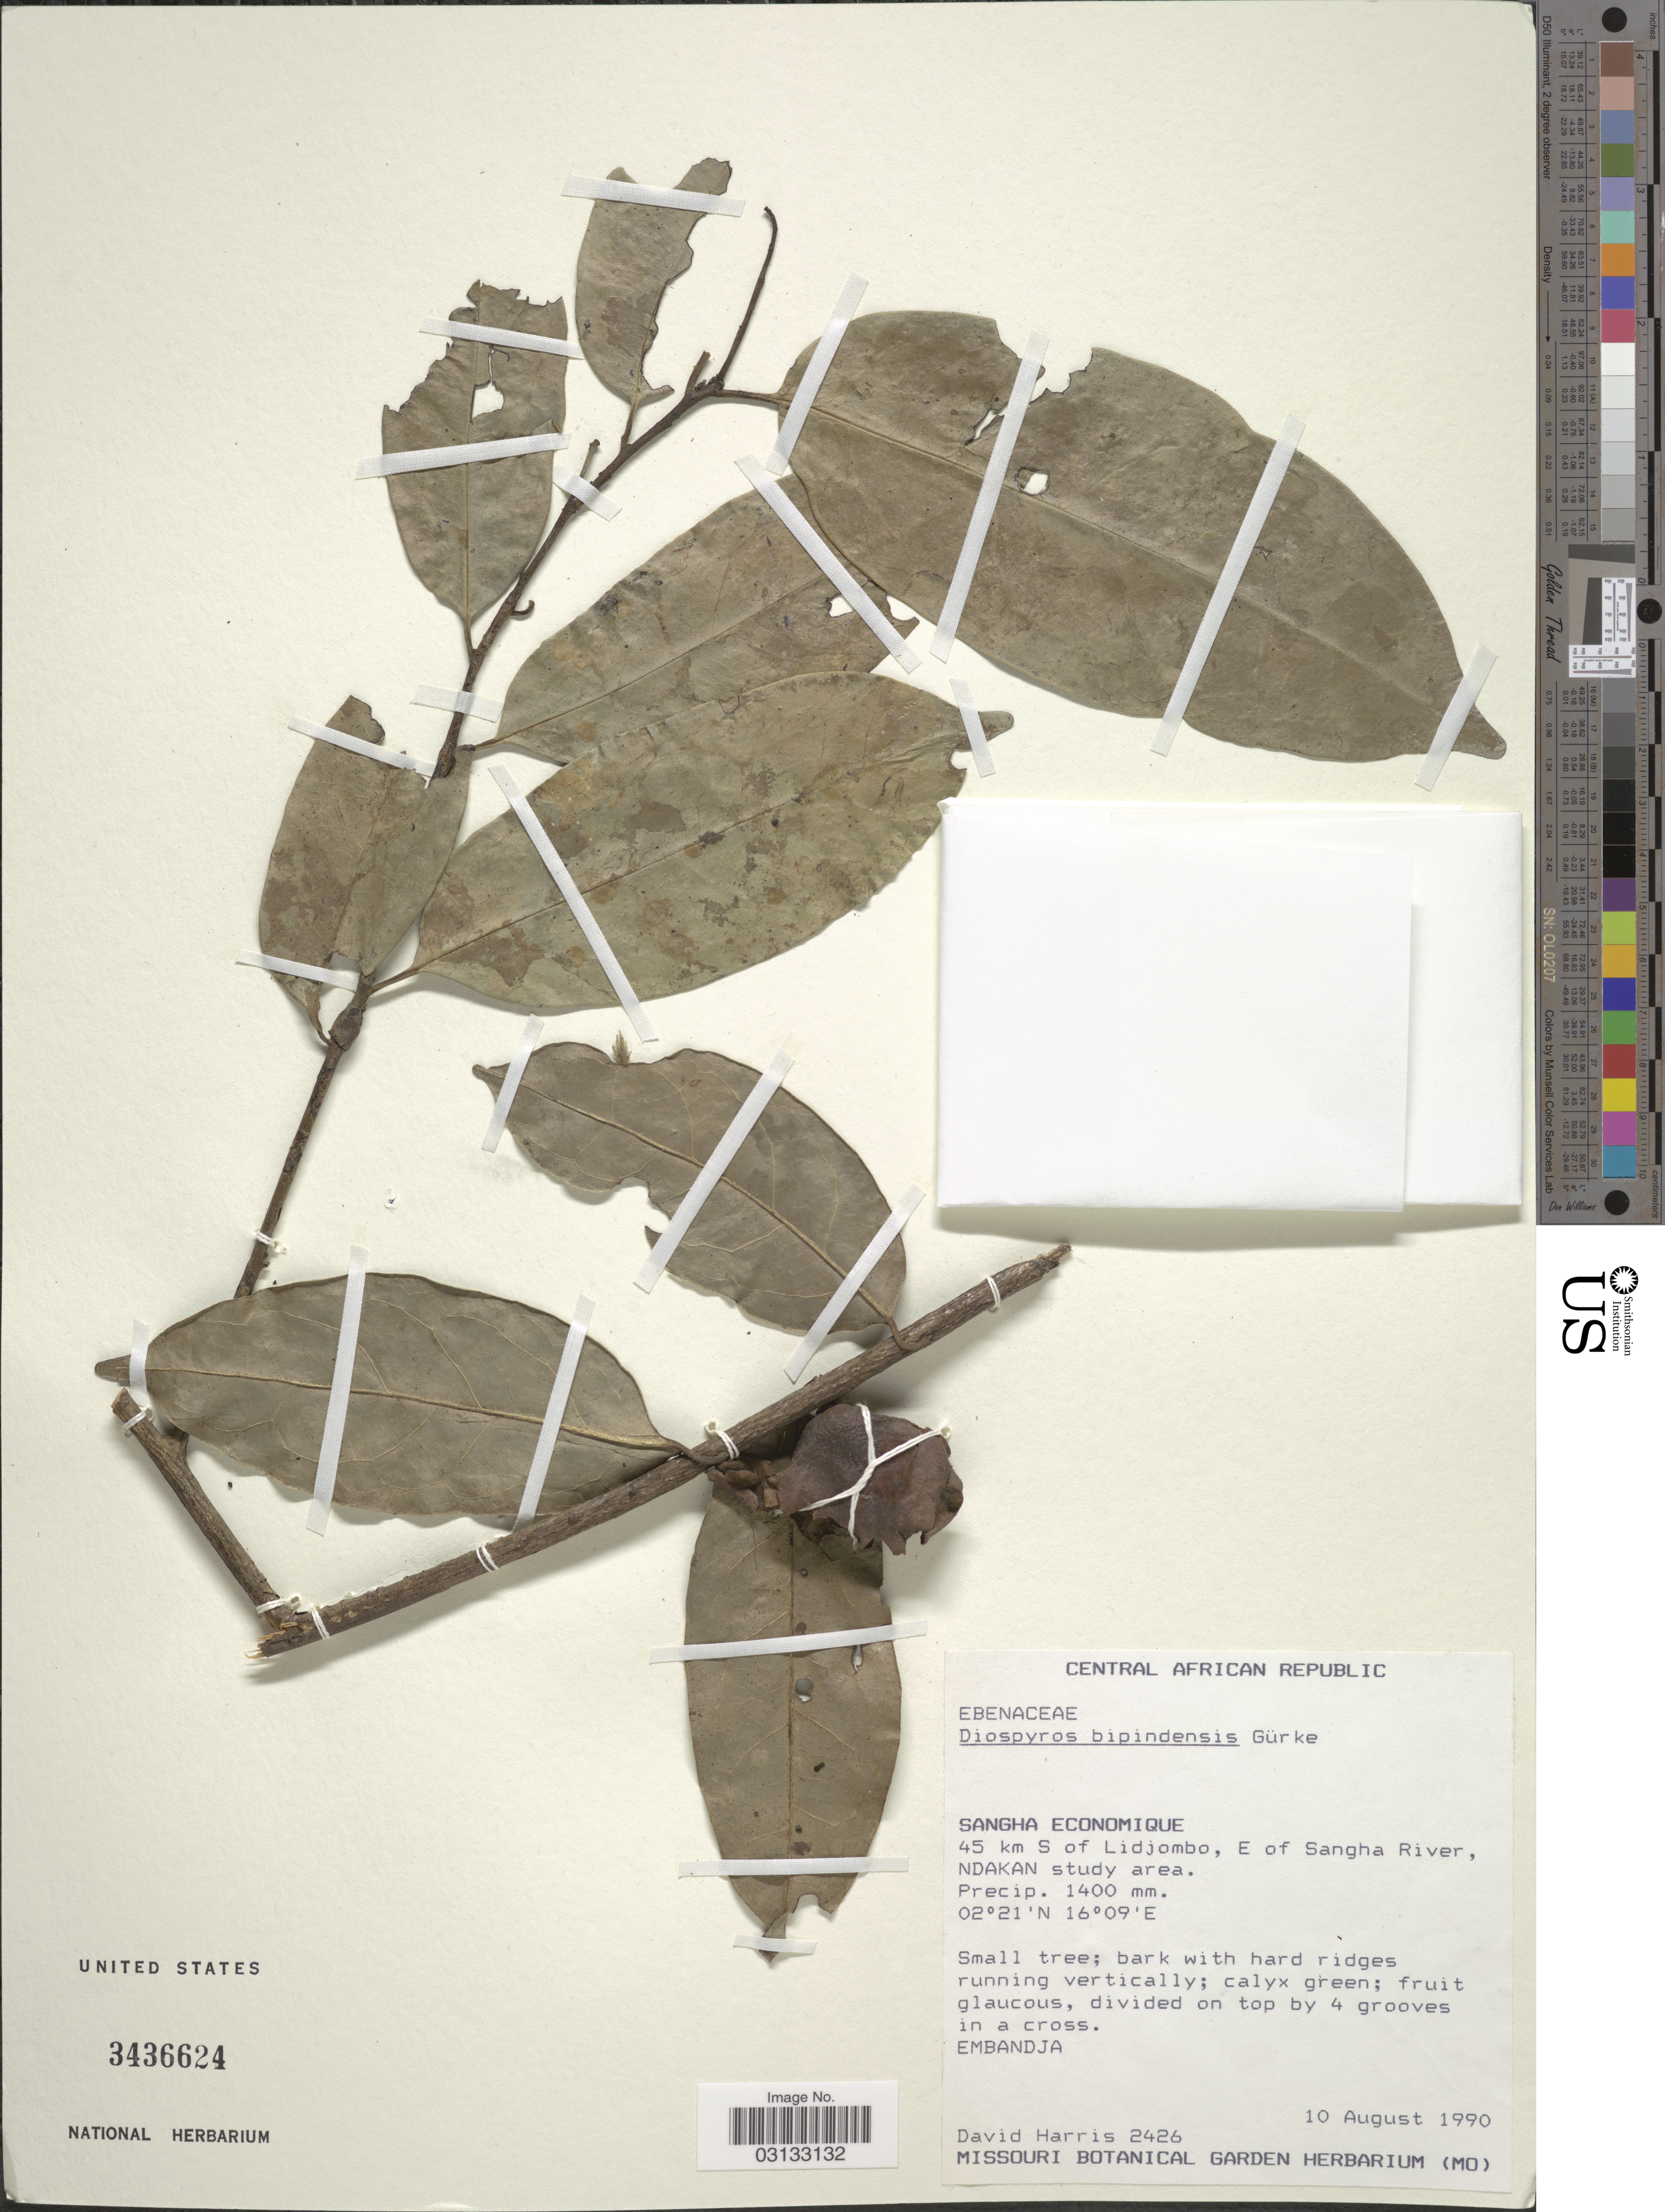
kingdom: Plantae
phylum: Tracheophyta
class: Magnoliopsida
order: Ericales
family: Ebenaceae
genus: Diospyros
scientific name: Diospyros bipindensis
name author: Gürke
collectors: D. J. Harris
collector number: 2426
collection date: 1990-08-10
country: Congo, Republic of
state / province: Sangha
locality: Central African Republic, Sangha Economique, 45 km S of Lidjombo, E of Sangha River, Ndakan study area.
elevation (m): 1400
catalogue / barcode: US 3436624